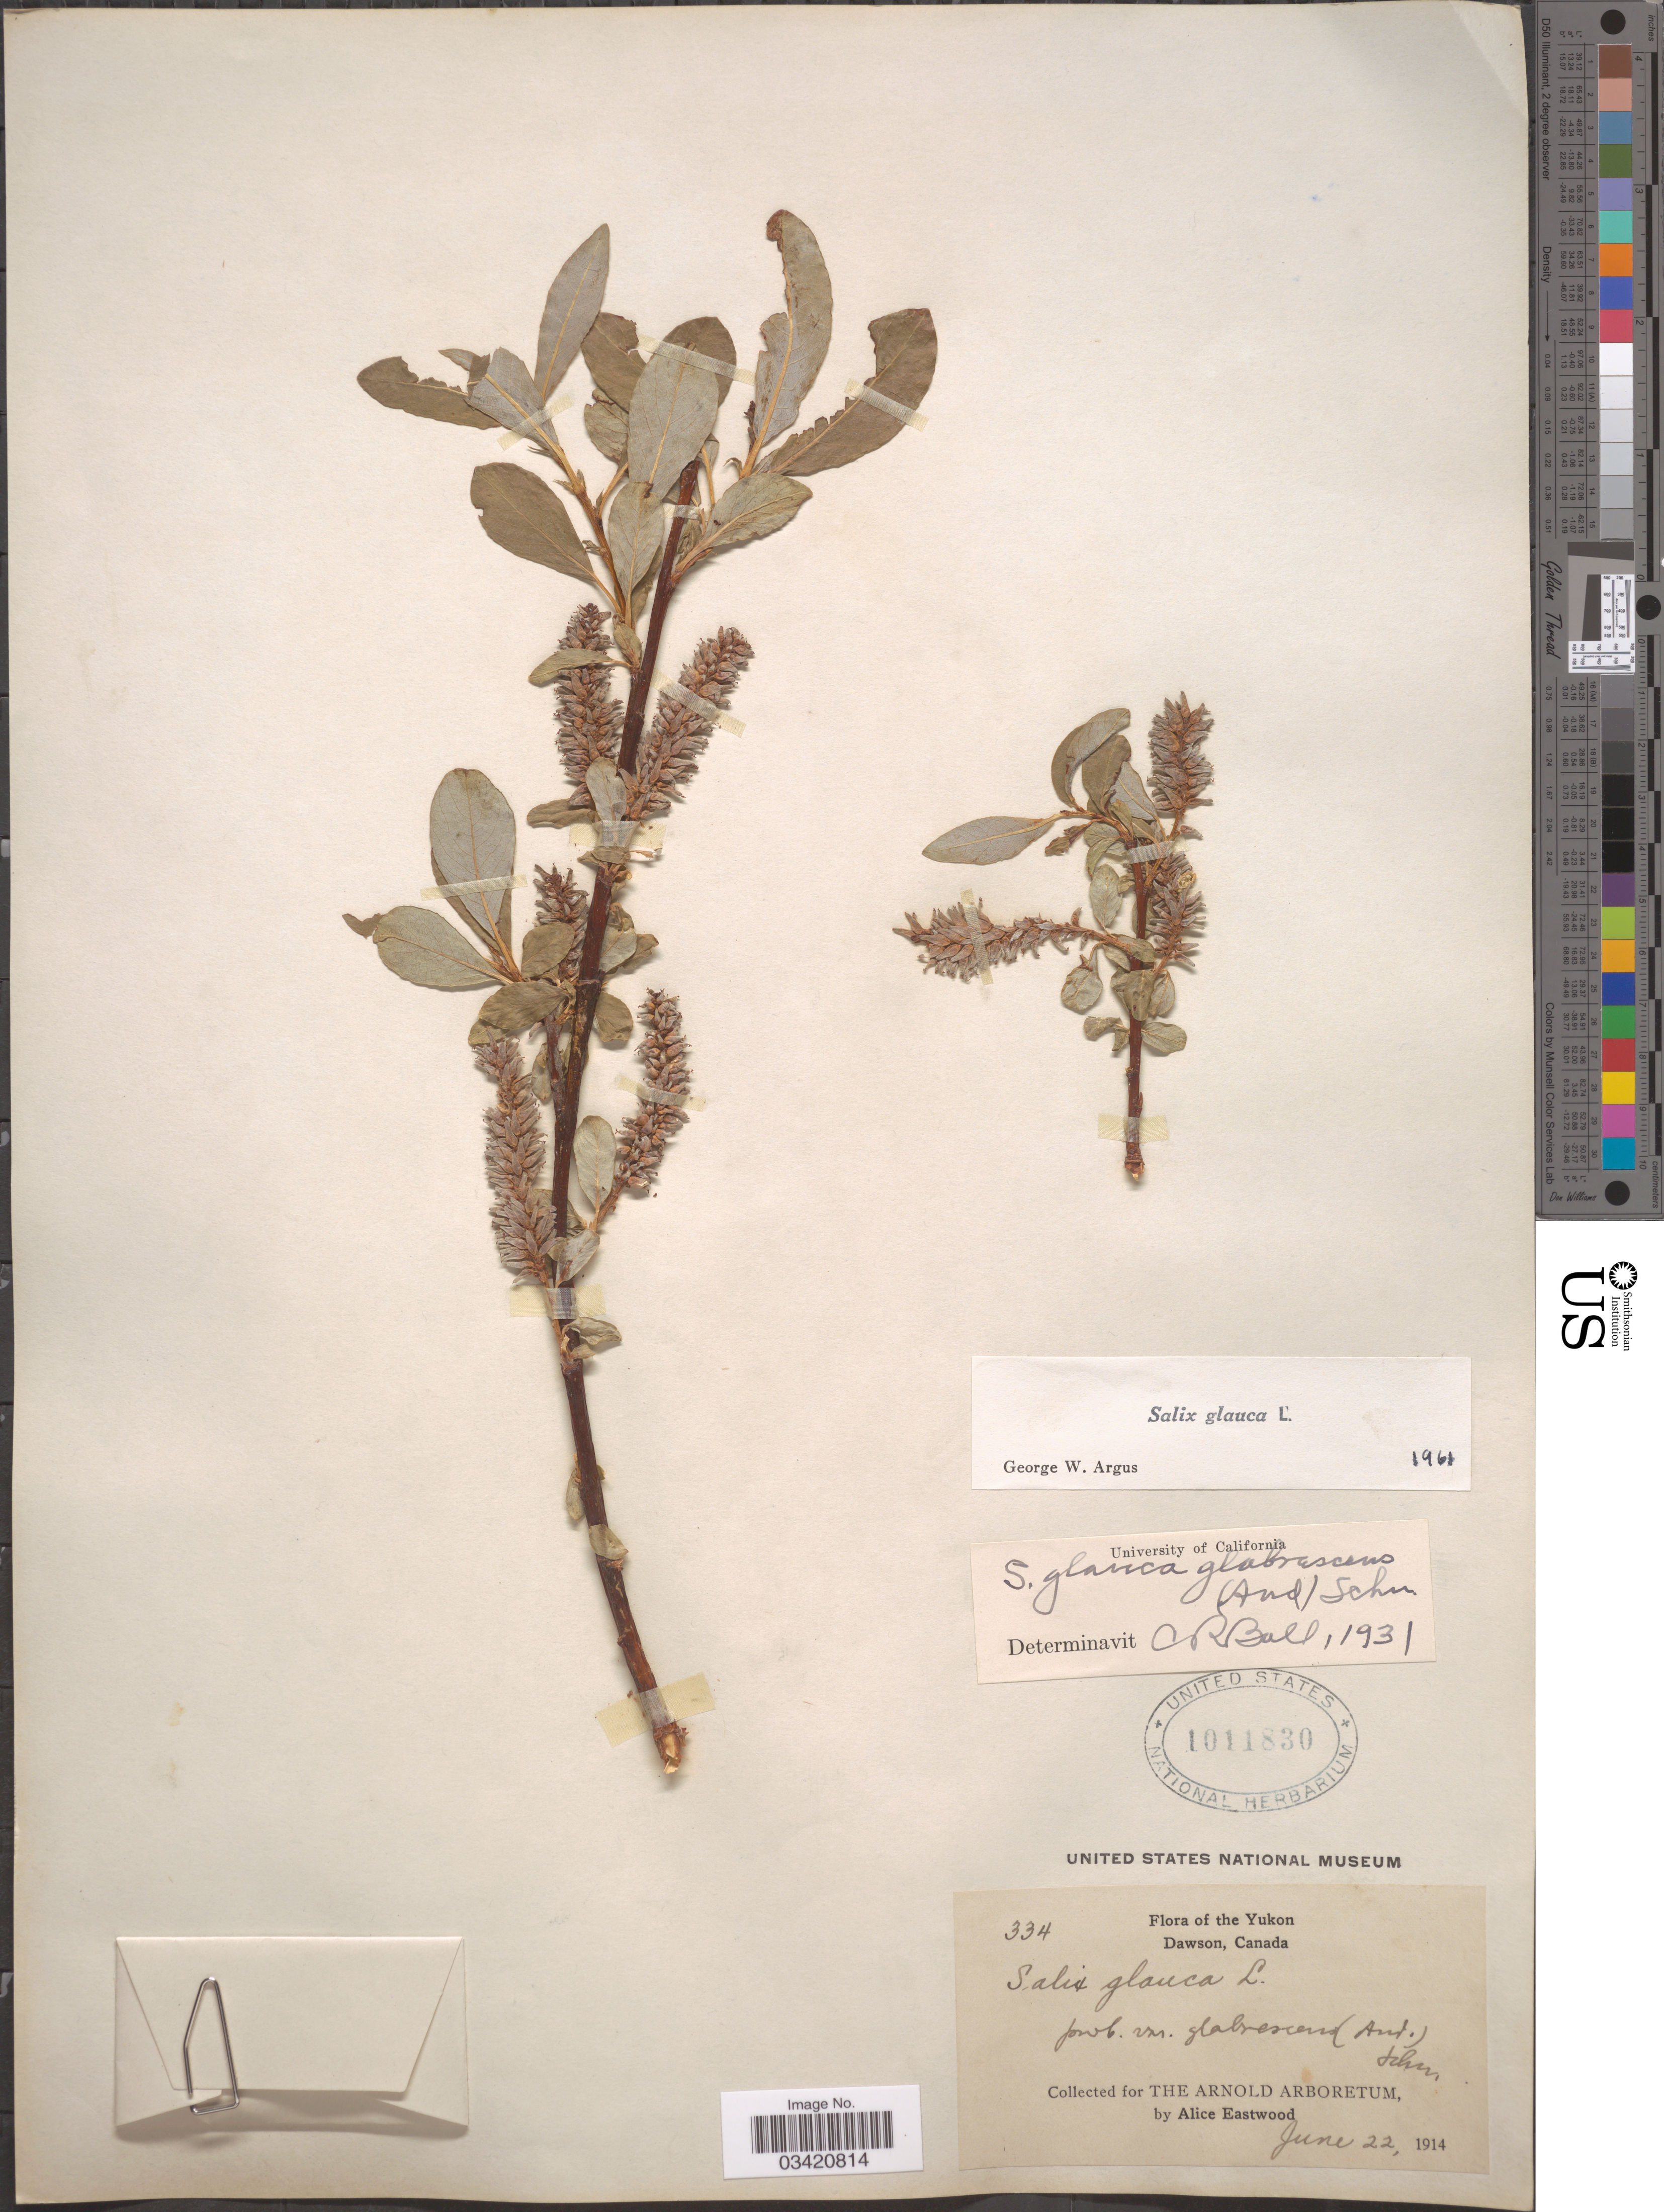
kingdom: Plantae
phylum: Tracheophyta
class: Magnoliopsida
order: Malpighiales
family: Salicaceae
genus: Salix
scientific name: Salix glauca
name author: L.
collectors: A. Eastwood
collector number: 334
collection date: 1914-06-22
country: Canada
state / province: Yukon Territory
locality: Yukon. Dawson.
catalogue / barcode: US 1011830